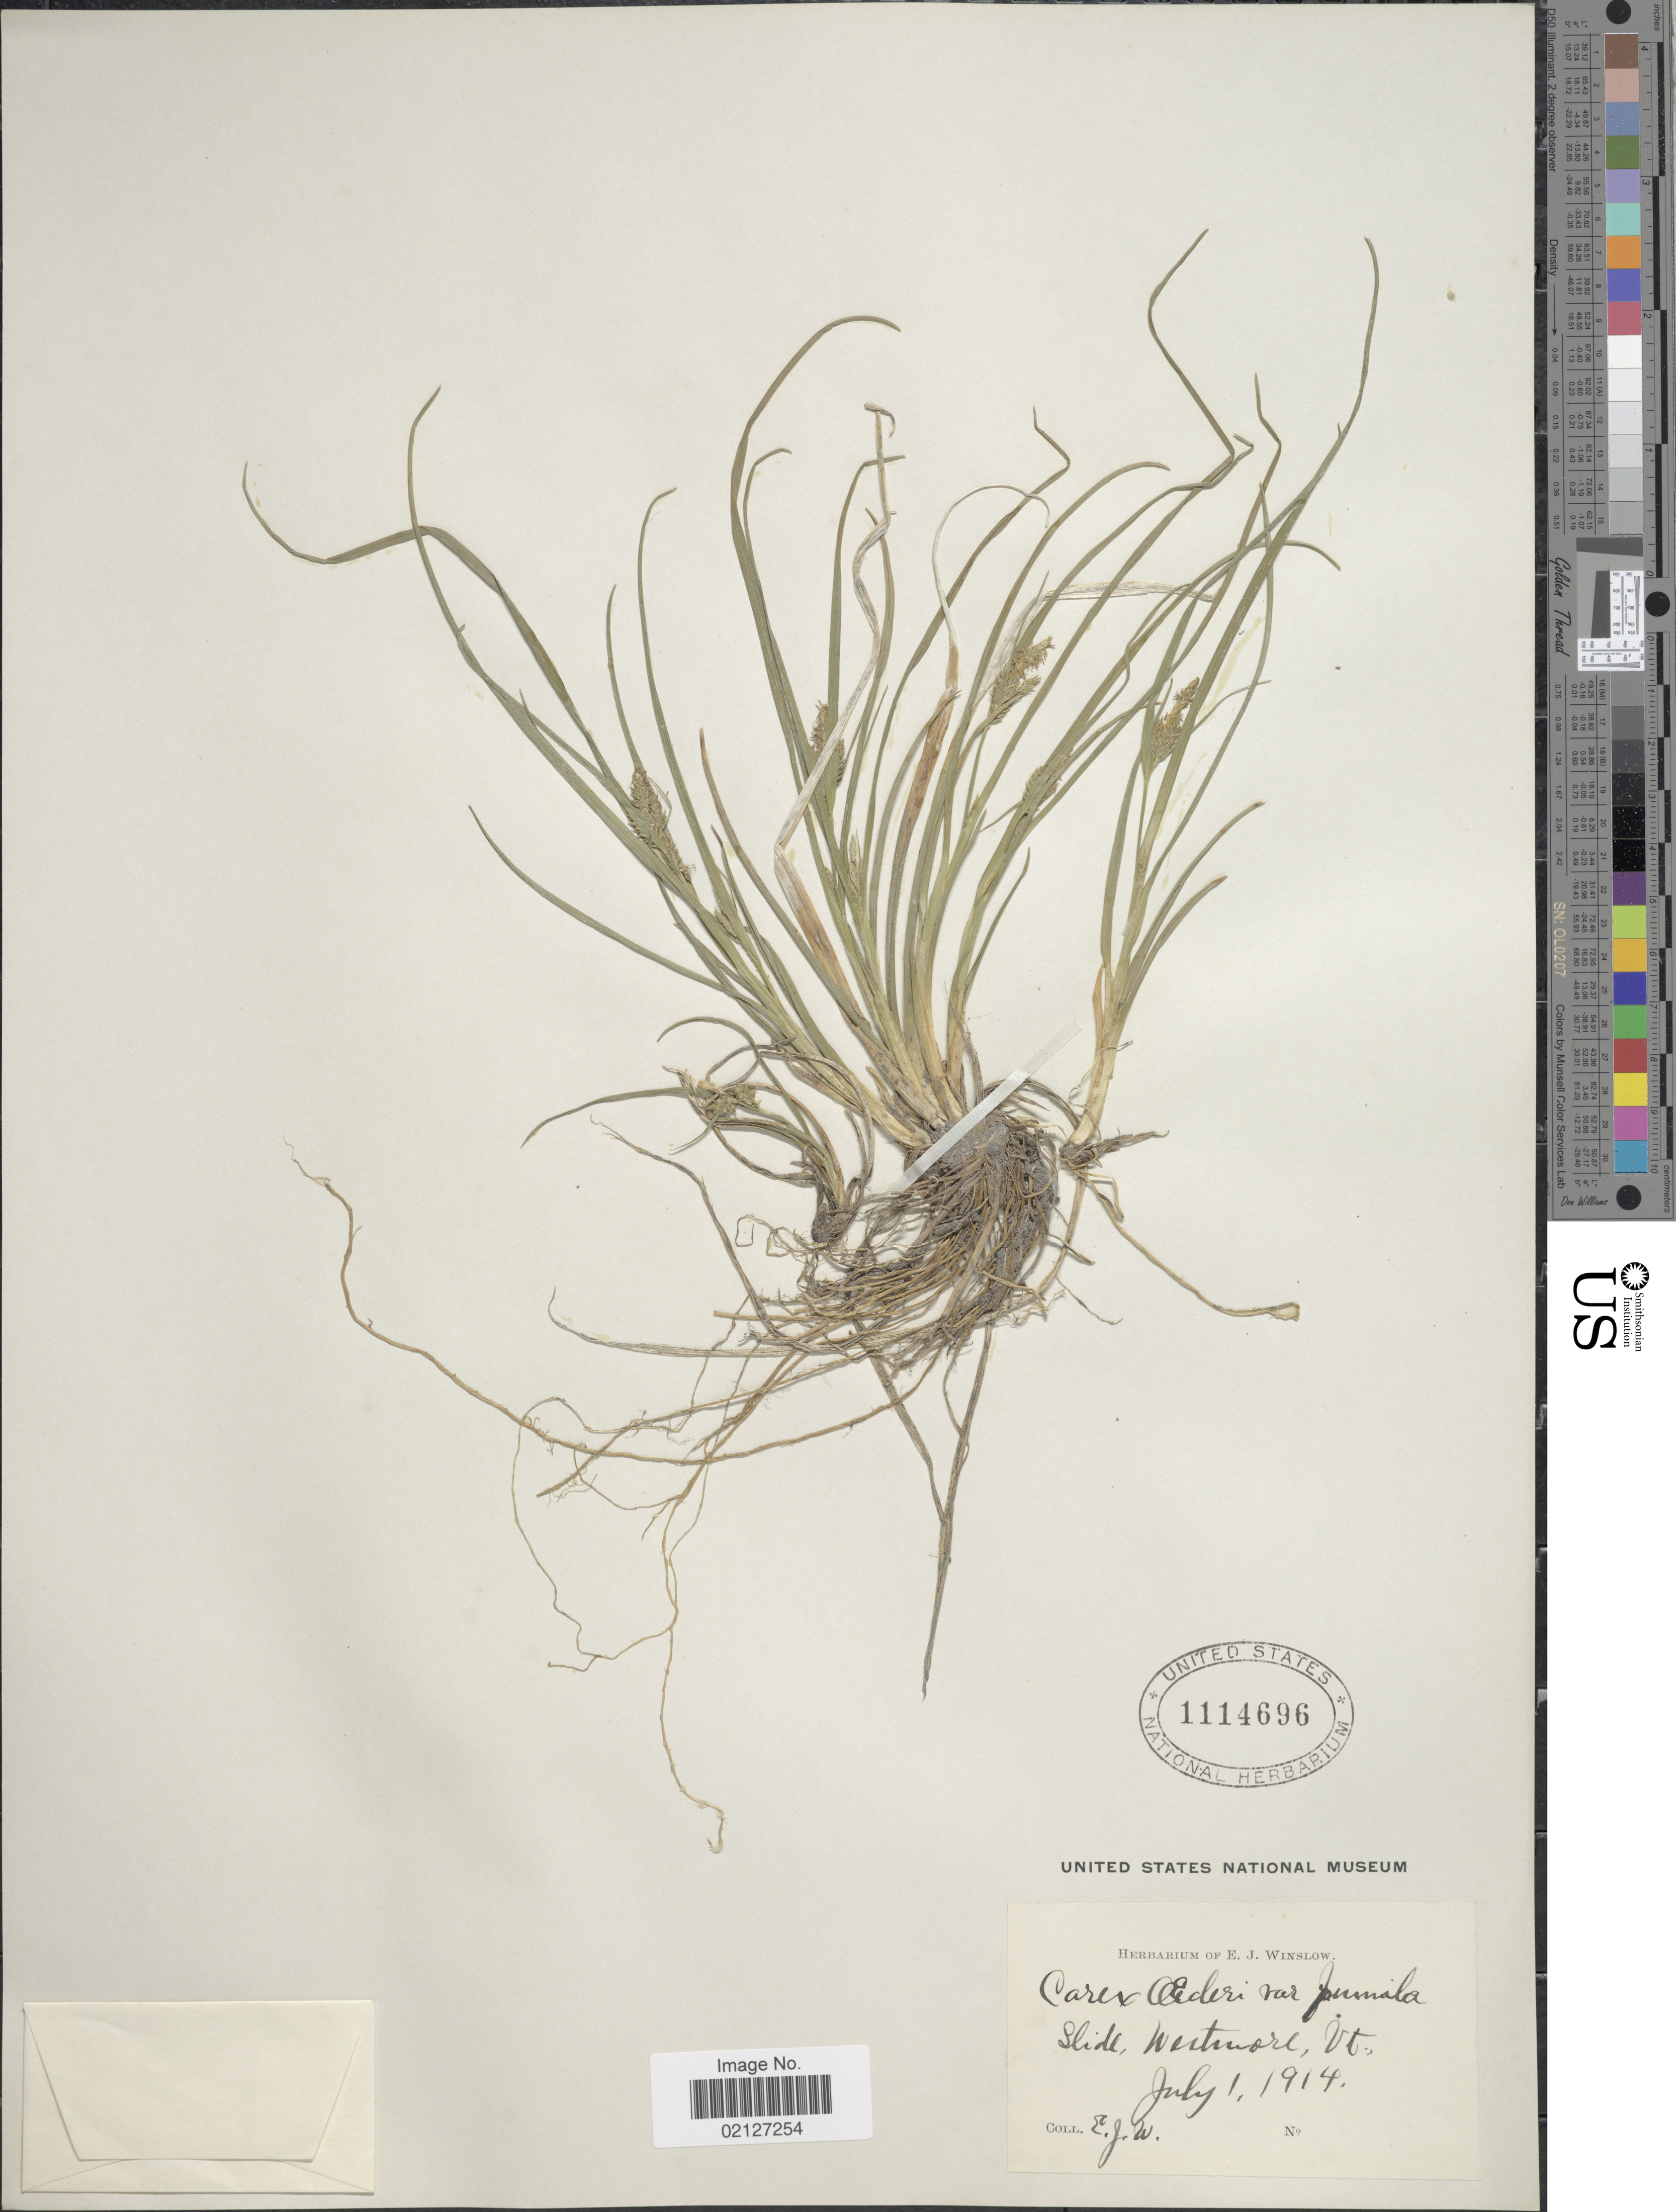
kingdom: Plantae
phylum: Tracheophyta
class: Liliopsida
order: Poales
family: Cyperaceae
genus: Carex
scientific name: Carex oederi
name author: Retz.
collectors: E. Winslow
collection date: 1914-07-01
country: United States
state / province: Vermont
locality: Slide, Westmore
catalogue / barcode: US 1114696